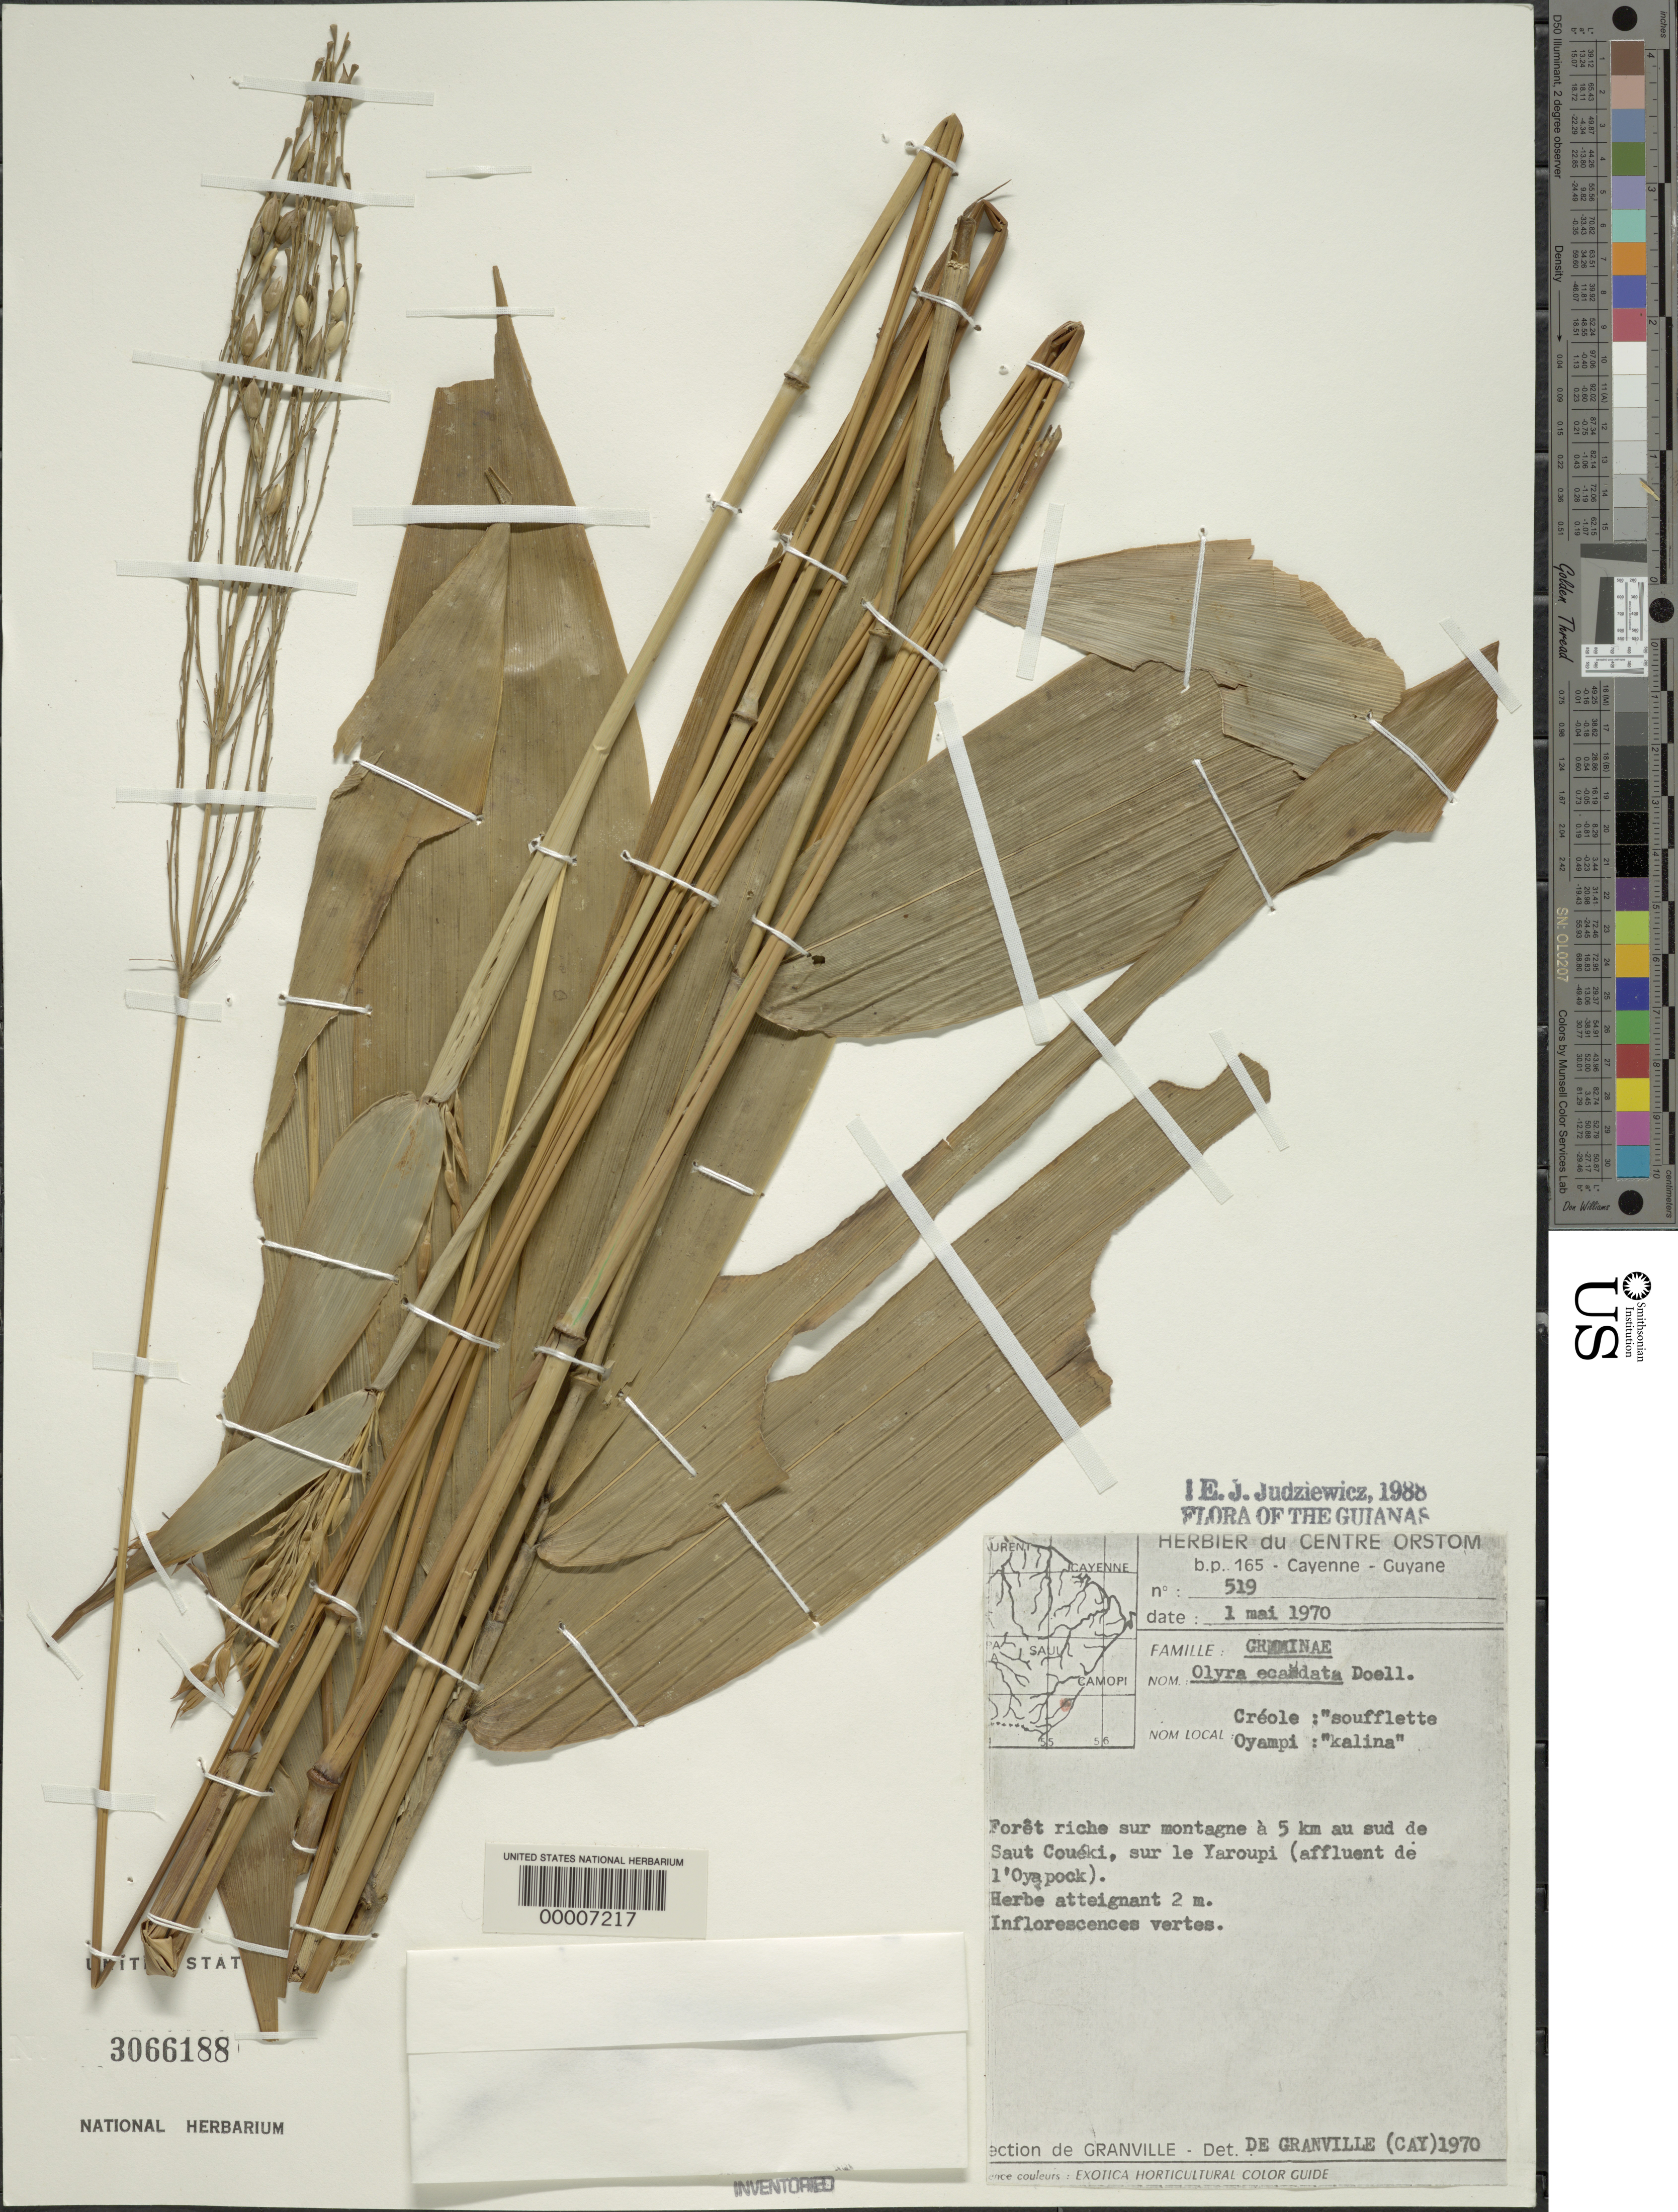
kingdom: Plantae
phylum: Tracheophyta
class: Liliopsida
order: Poales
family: Poaceae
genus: Olyra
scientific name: Olyra ecaudata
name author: Döll in Mart.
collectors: J.-J. de Granville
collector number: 519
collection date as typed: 01 May 1970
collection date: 1970-05-01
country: French Guiana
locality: Yaroupi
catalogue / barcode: US 3066188